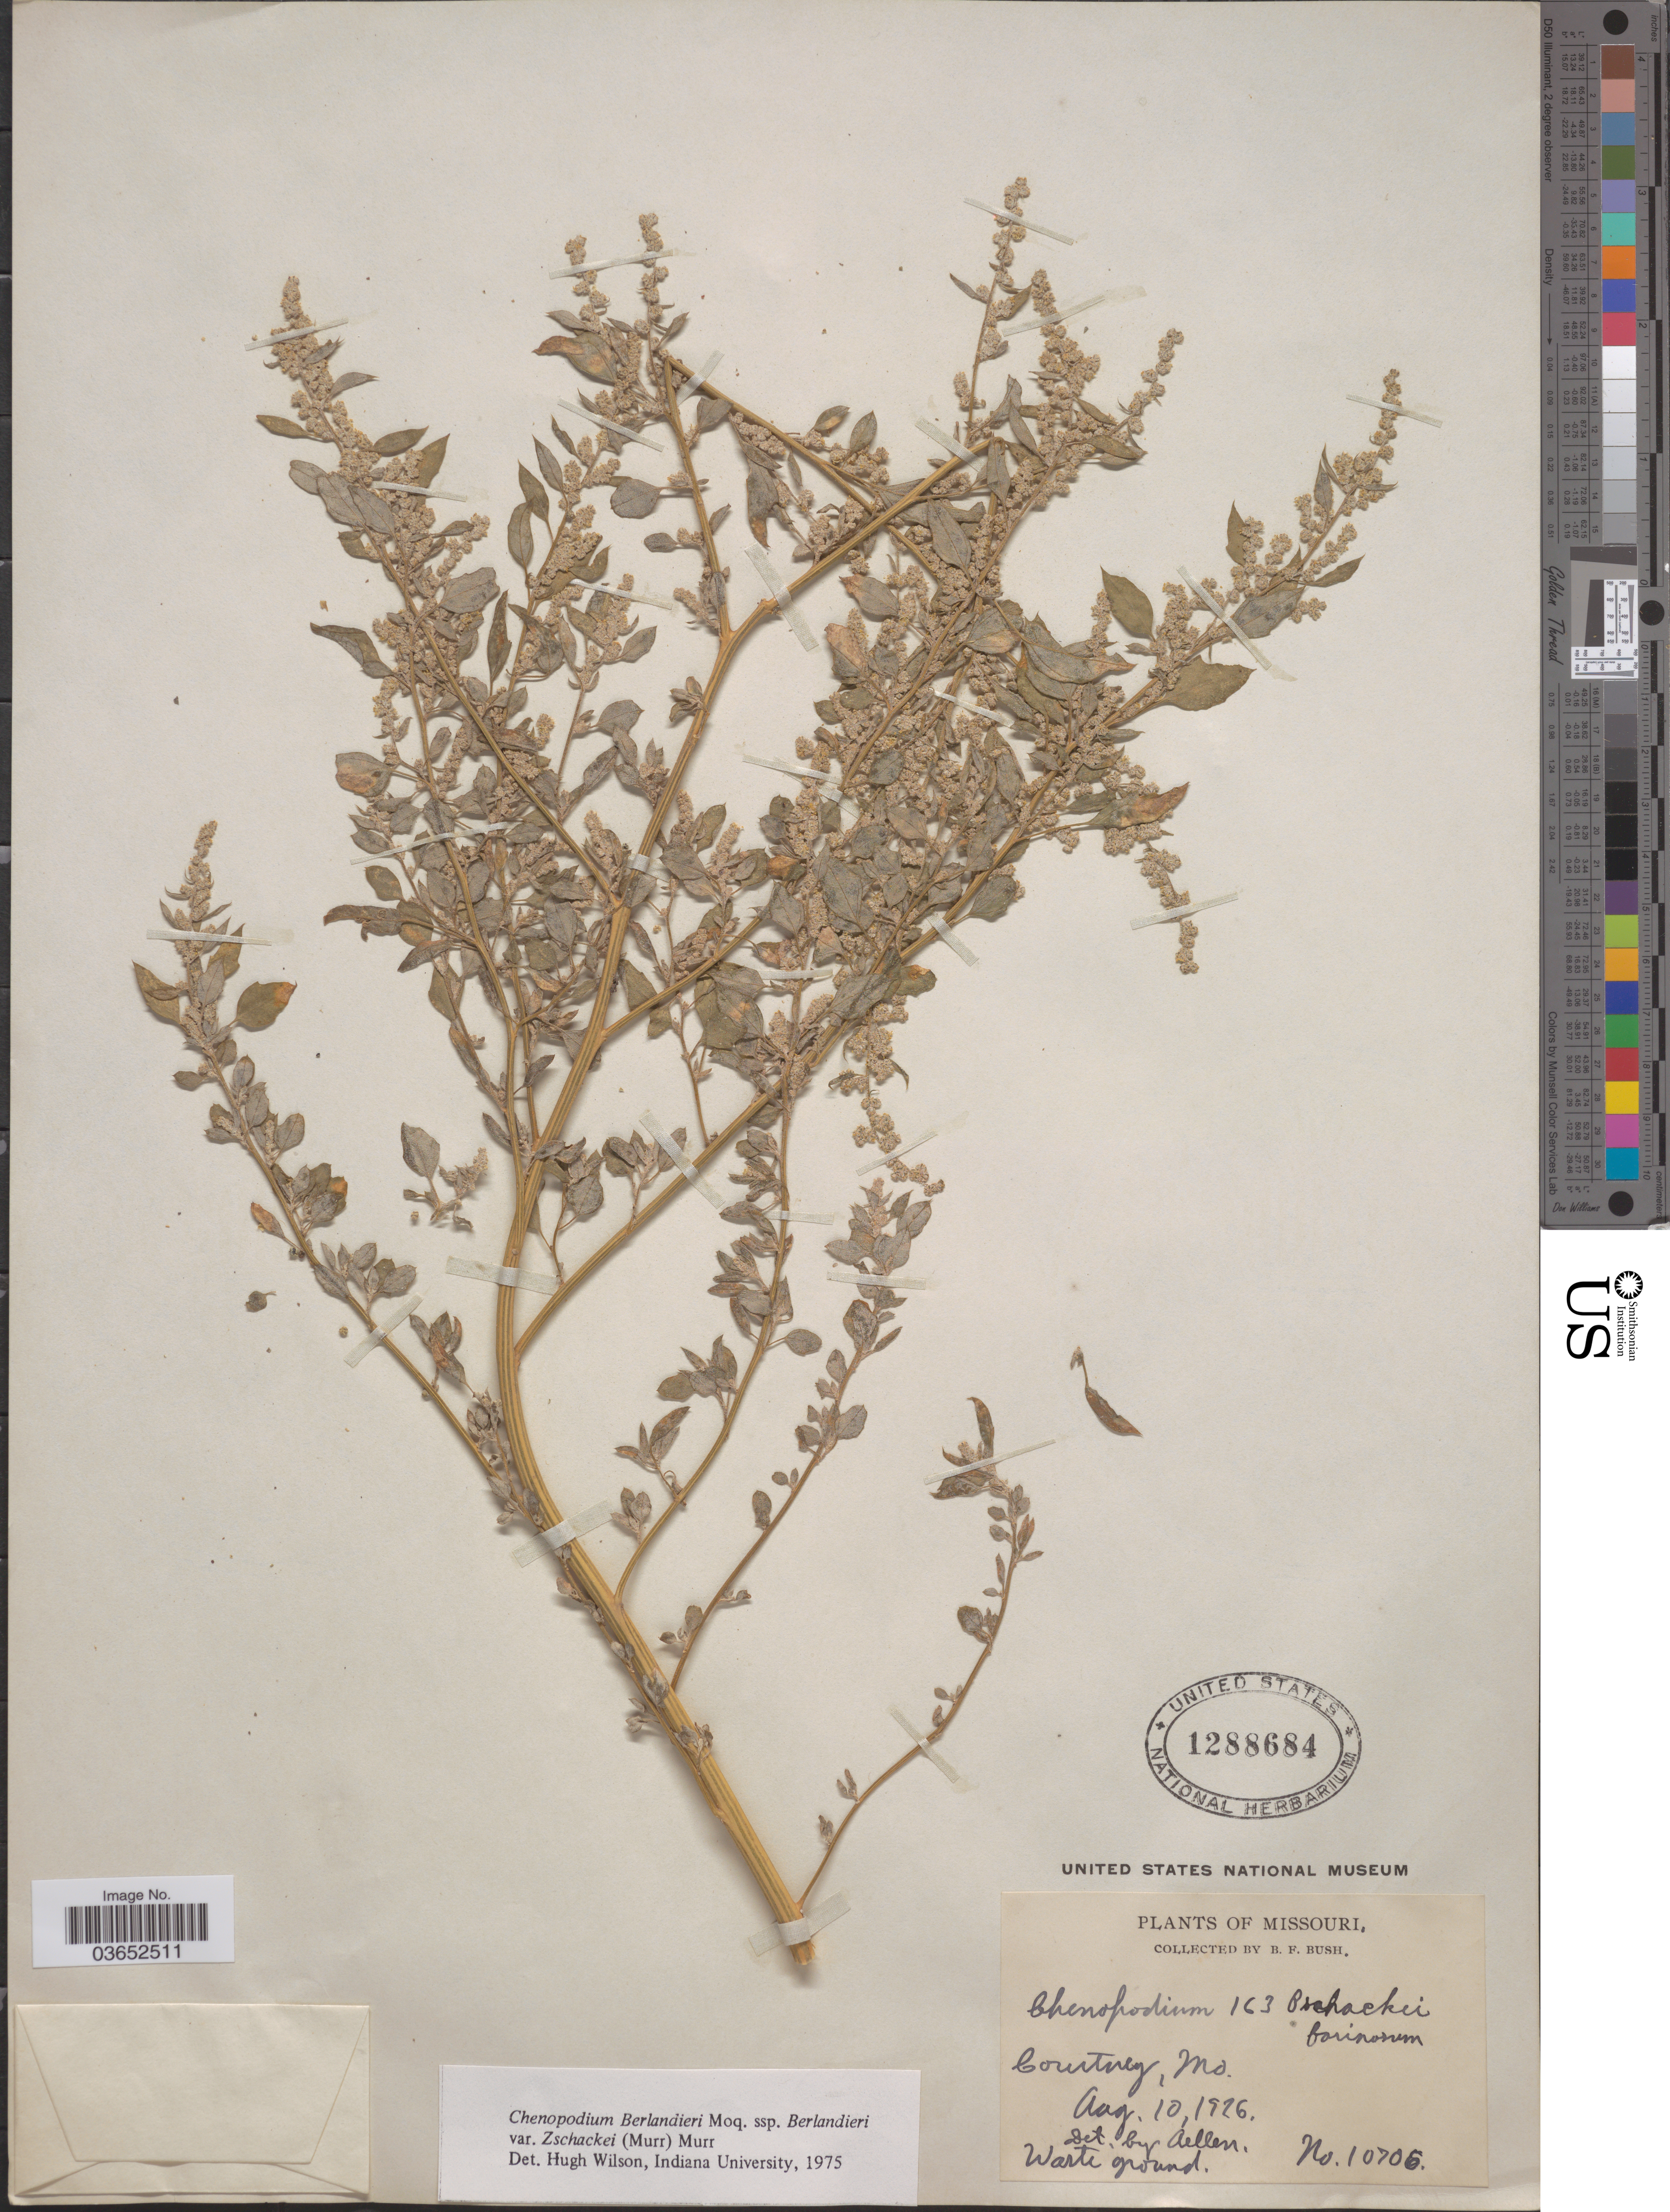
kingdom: Plantae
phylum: Tracheophyta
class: Magnoliopsida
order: Caryophyllales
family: Amaranthaceae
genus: Chenopodium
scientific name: Chenopodium berlandieri var. zschackei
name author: (Murr.) Murr.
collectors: B. F. Bush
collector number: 10706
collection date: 1926-08-10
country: United States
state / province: Missouri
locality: Courtney.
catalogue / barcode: US 1288684